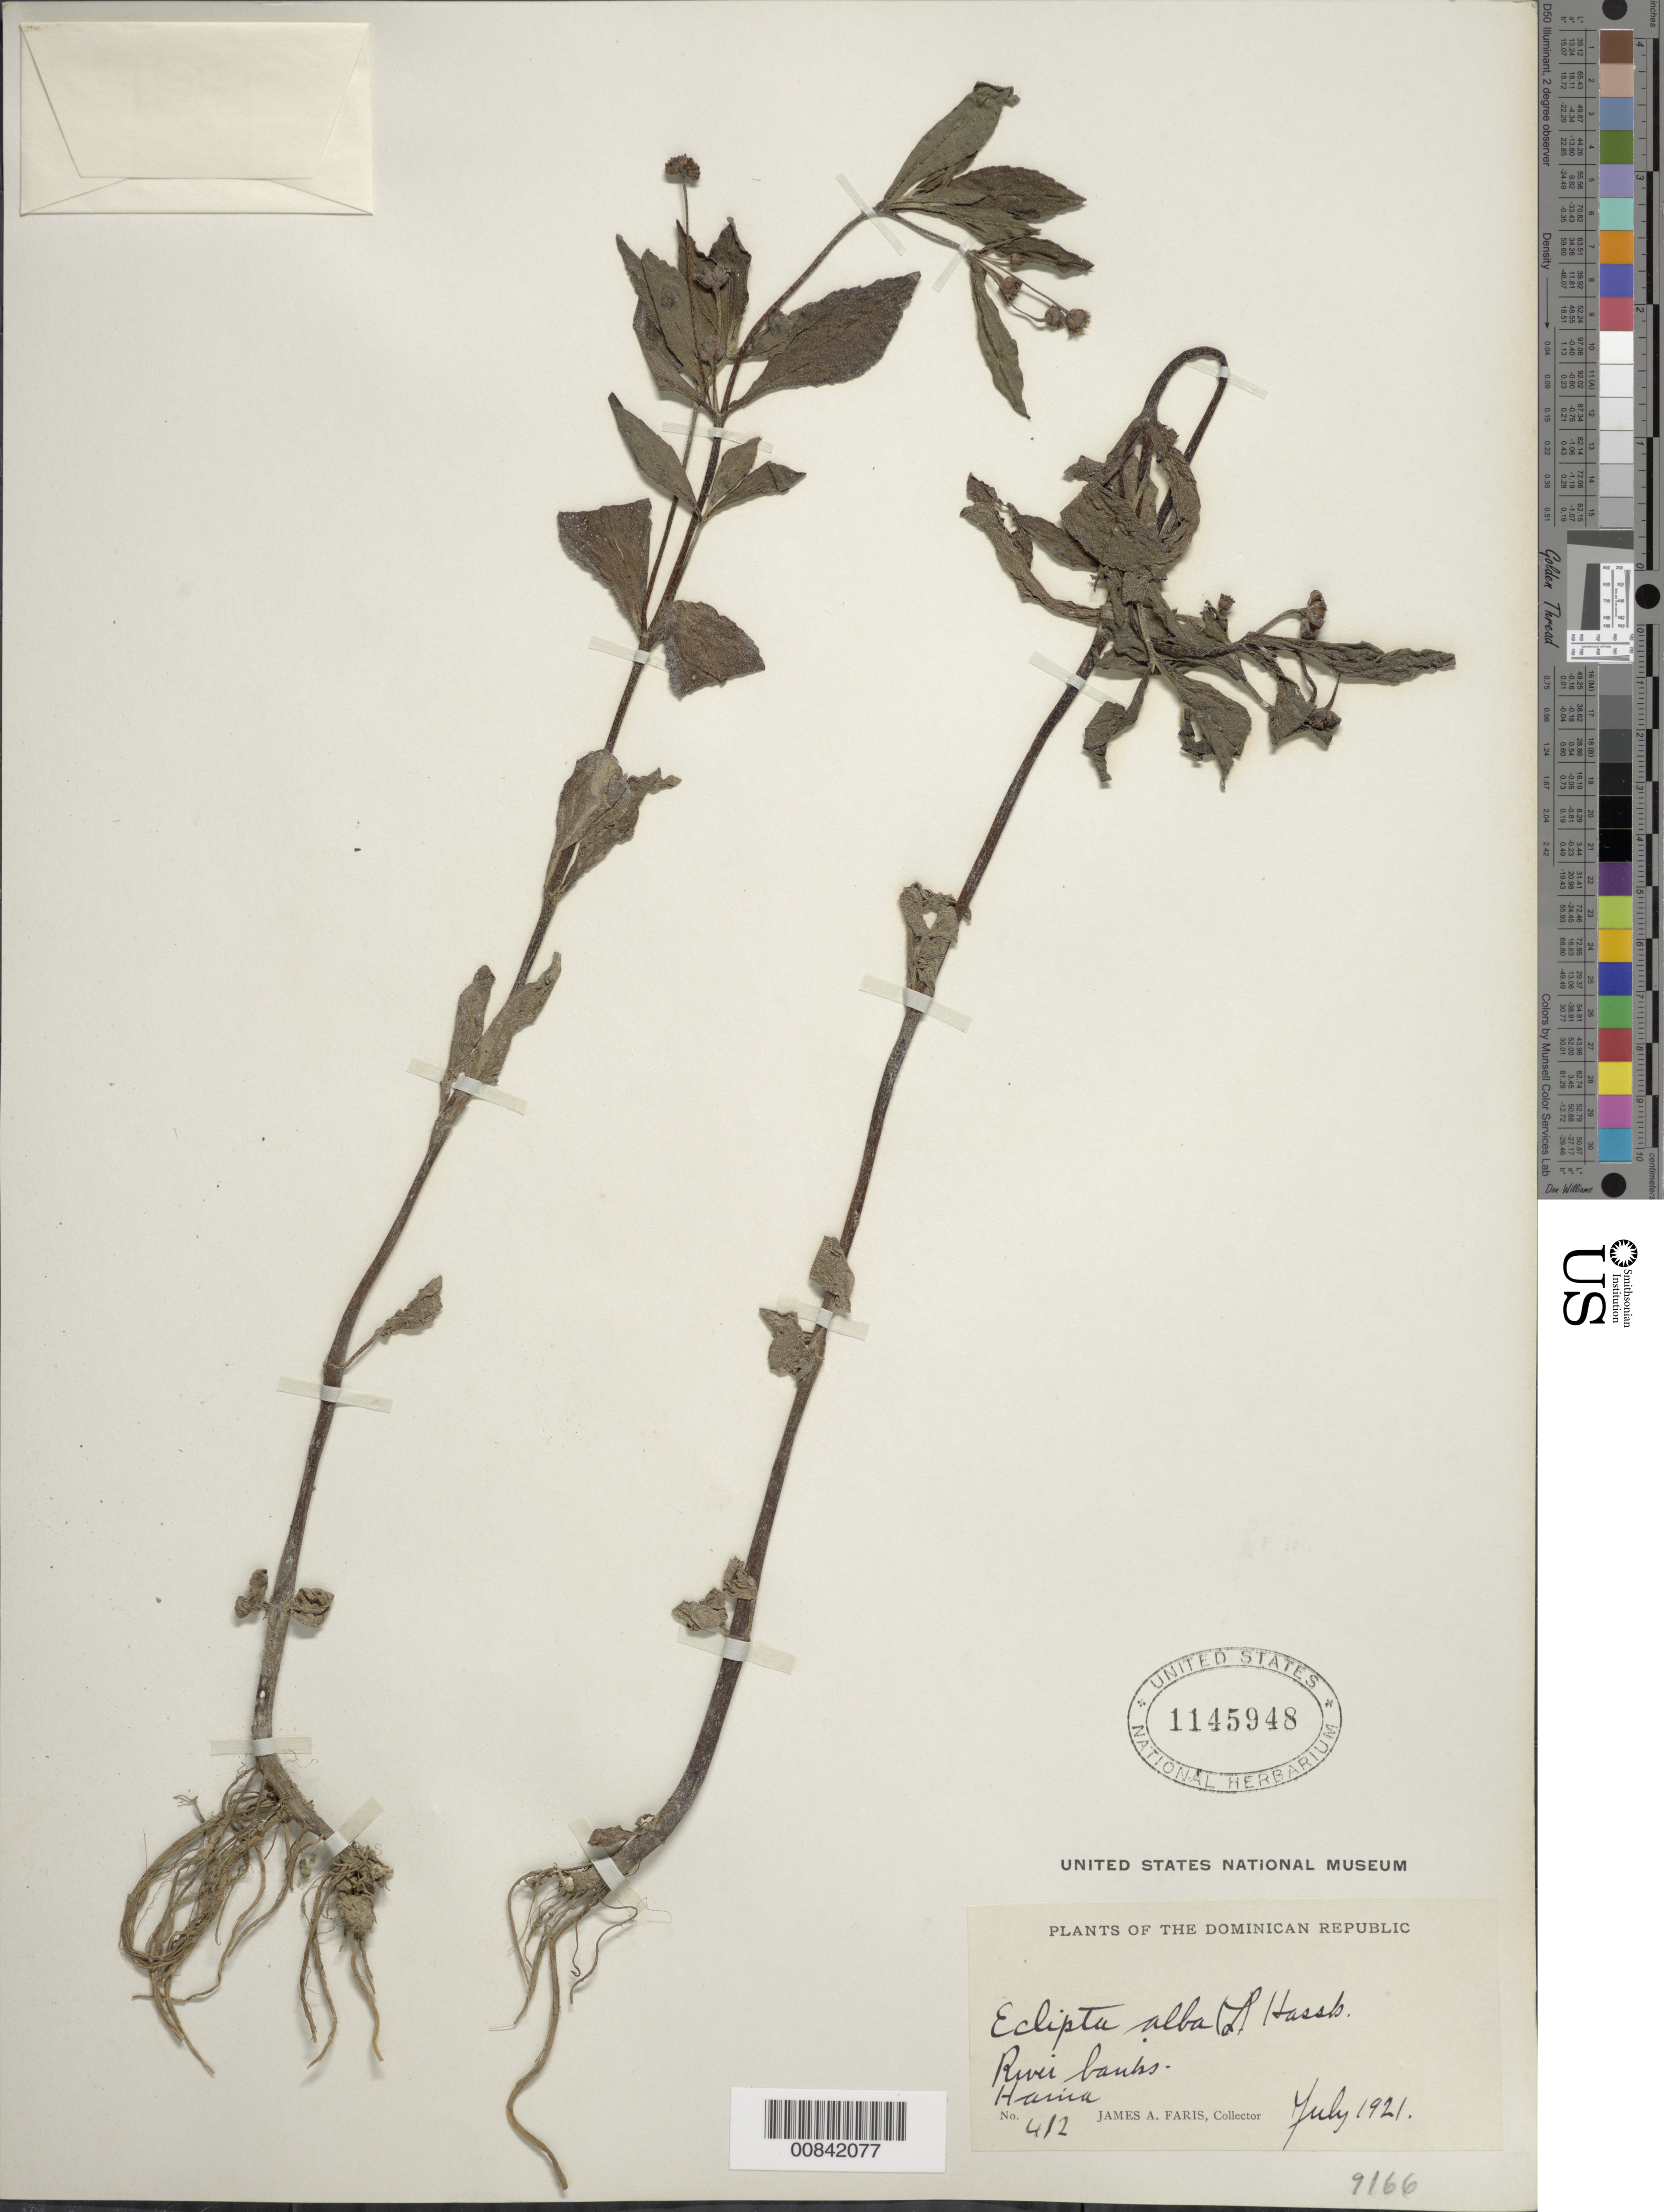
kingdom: Plantae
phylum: Tracheophyta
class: Magnoliopsida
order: Asterales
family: Asteraceae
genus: Eclipta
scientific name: Eclipta prostrata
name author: (L.) L.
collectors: J. Faris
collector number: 412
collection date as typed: Jul 1921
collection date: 1921-07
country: Dominican Republic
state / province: San Cristóbal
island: Hispaniola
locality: Haina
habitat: River banks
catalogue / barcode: US 1145948